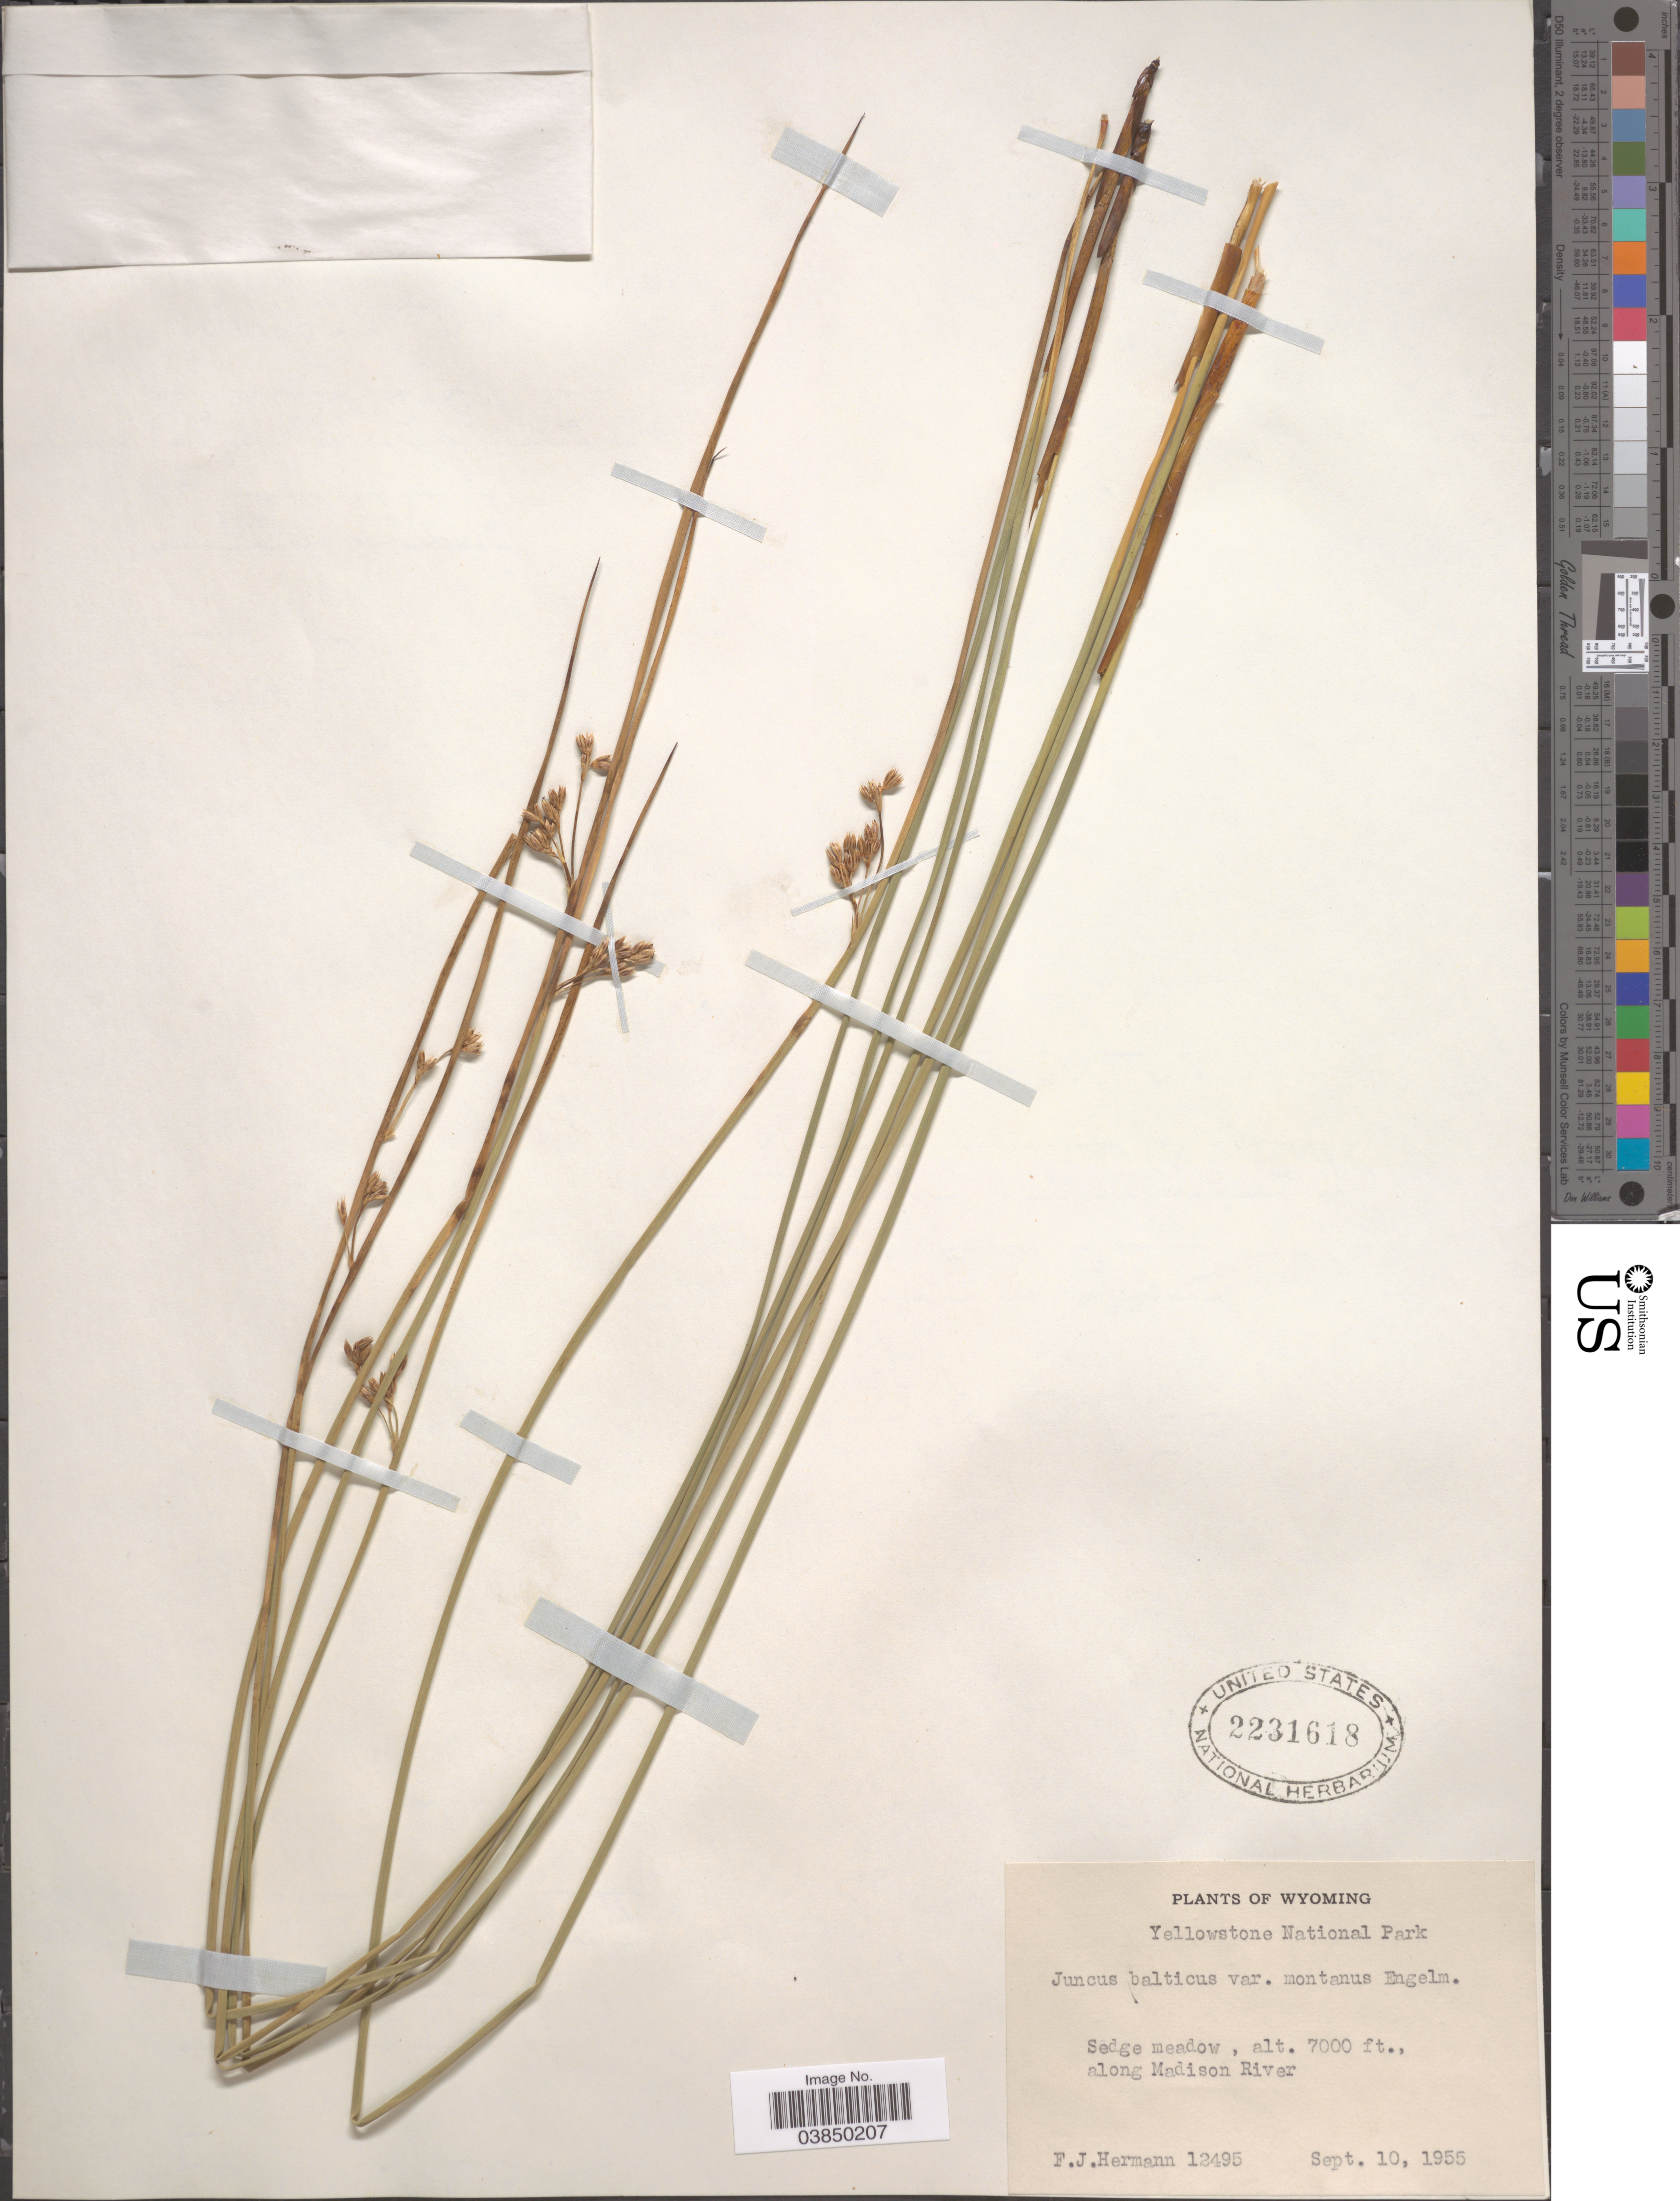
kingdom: Plantae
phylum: Tracheophyta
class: Liliopsida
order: Poales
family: Juncaceae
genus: Juncus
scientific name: Juncus balticus var. montanus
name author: Engelm.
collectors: F. J. Hermann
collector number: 12495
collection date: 1955-09-10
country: United States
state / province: Wyoming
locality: Yellowstone National Park. Along Madison River.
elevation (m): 2134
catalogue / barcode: US 2231618